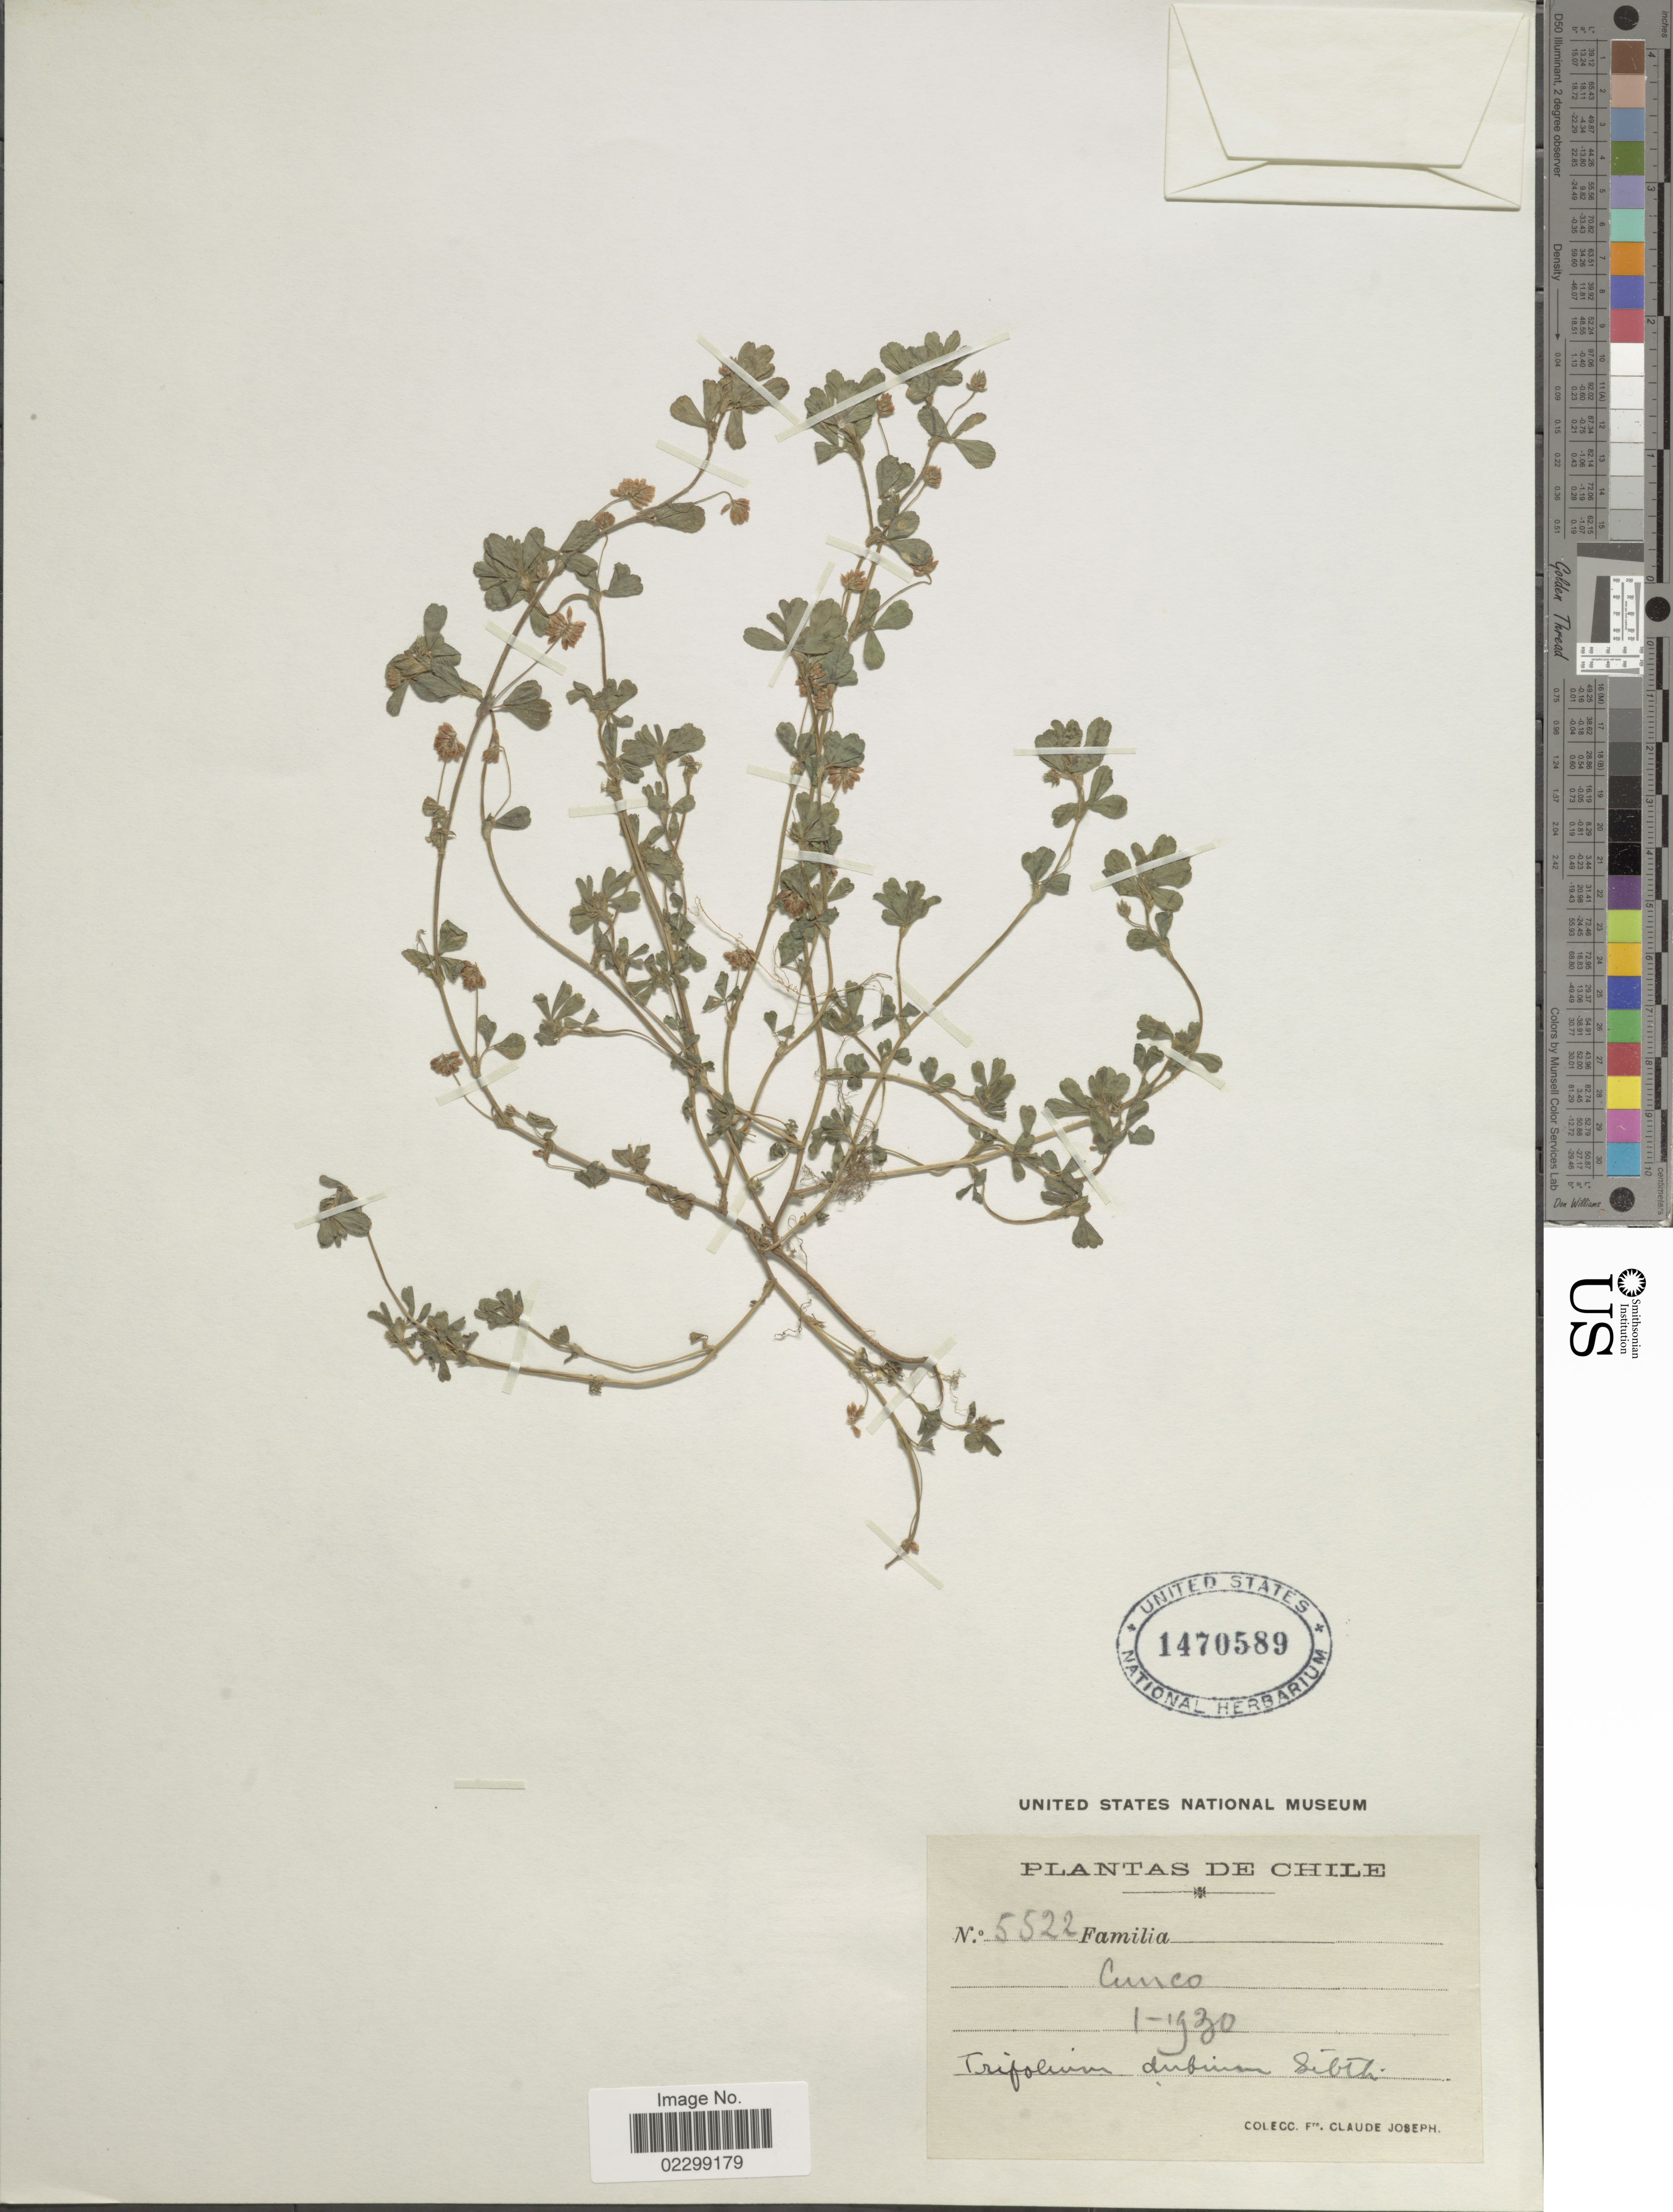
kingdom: Plantae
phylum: Tracheophyta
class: Magnoliopsida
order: Fabales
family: Fabaceae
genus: Trifolium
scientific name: Trifolium dubium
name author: Sibth.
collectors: Bro. Claude-Joseph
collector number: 5522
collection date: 1930-01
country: Chile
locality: Cunco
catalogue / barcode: US 1470589